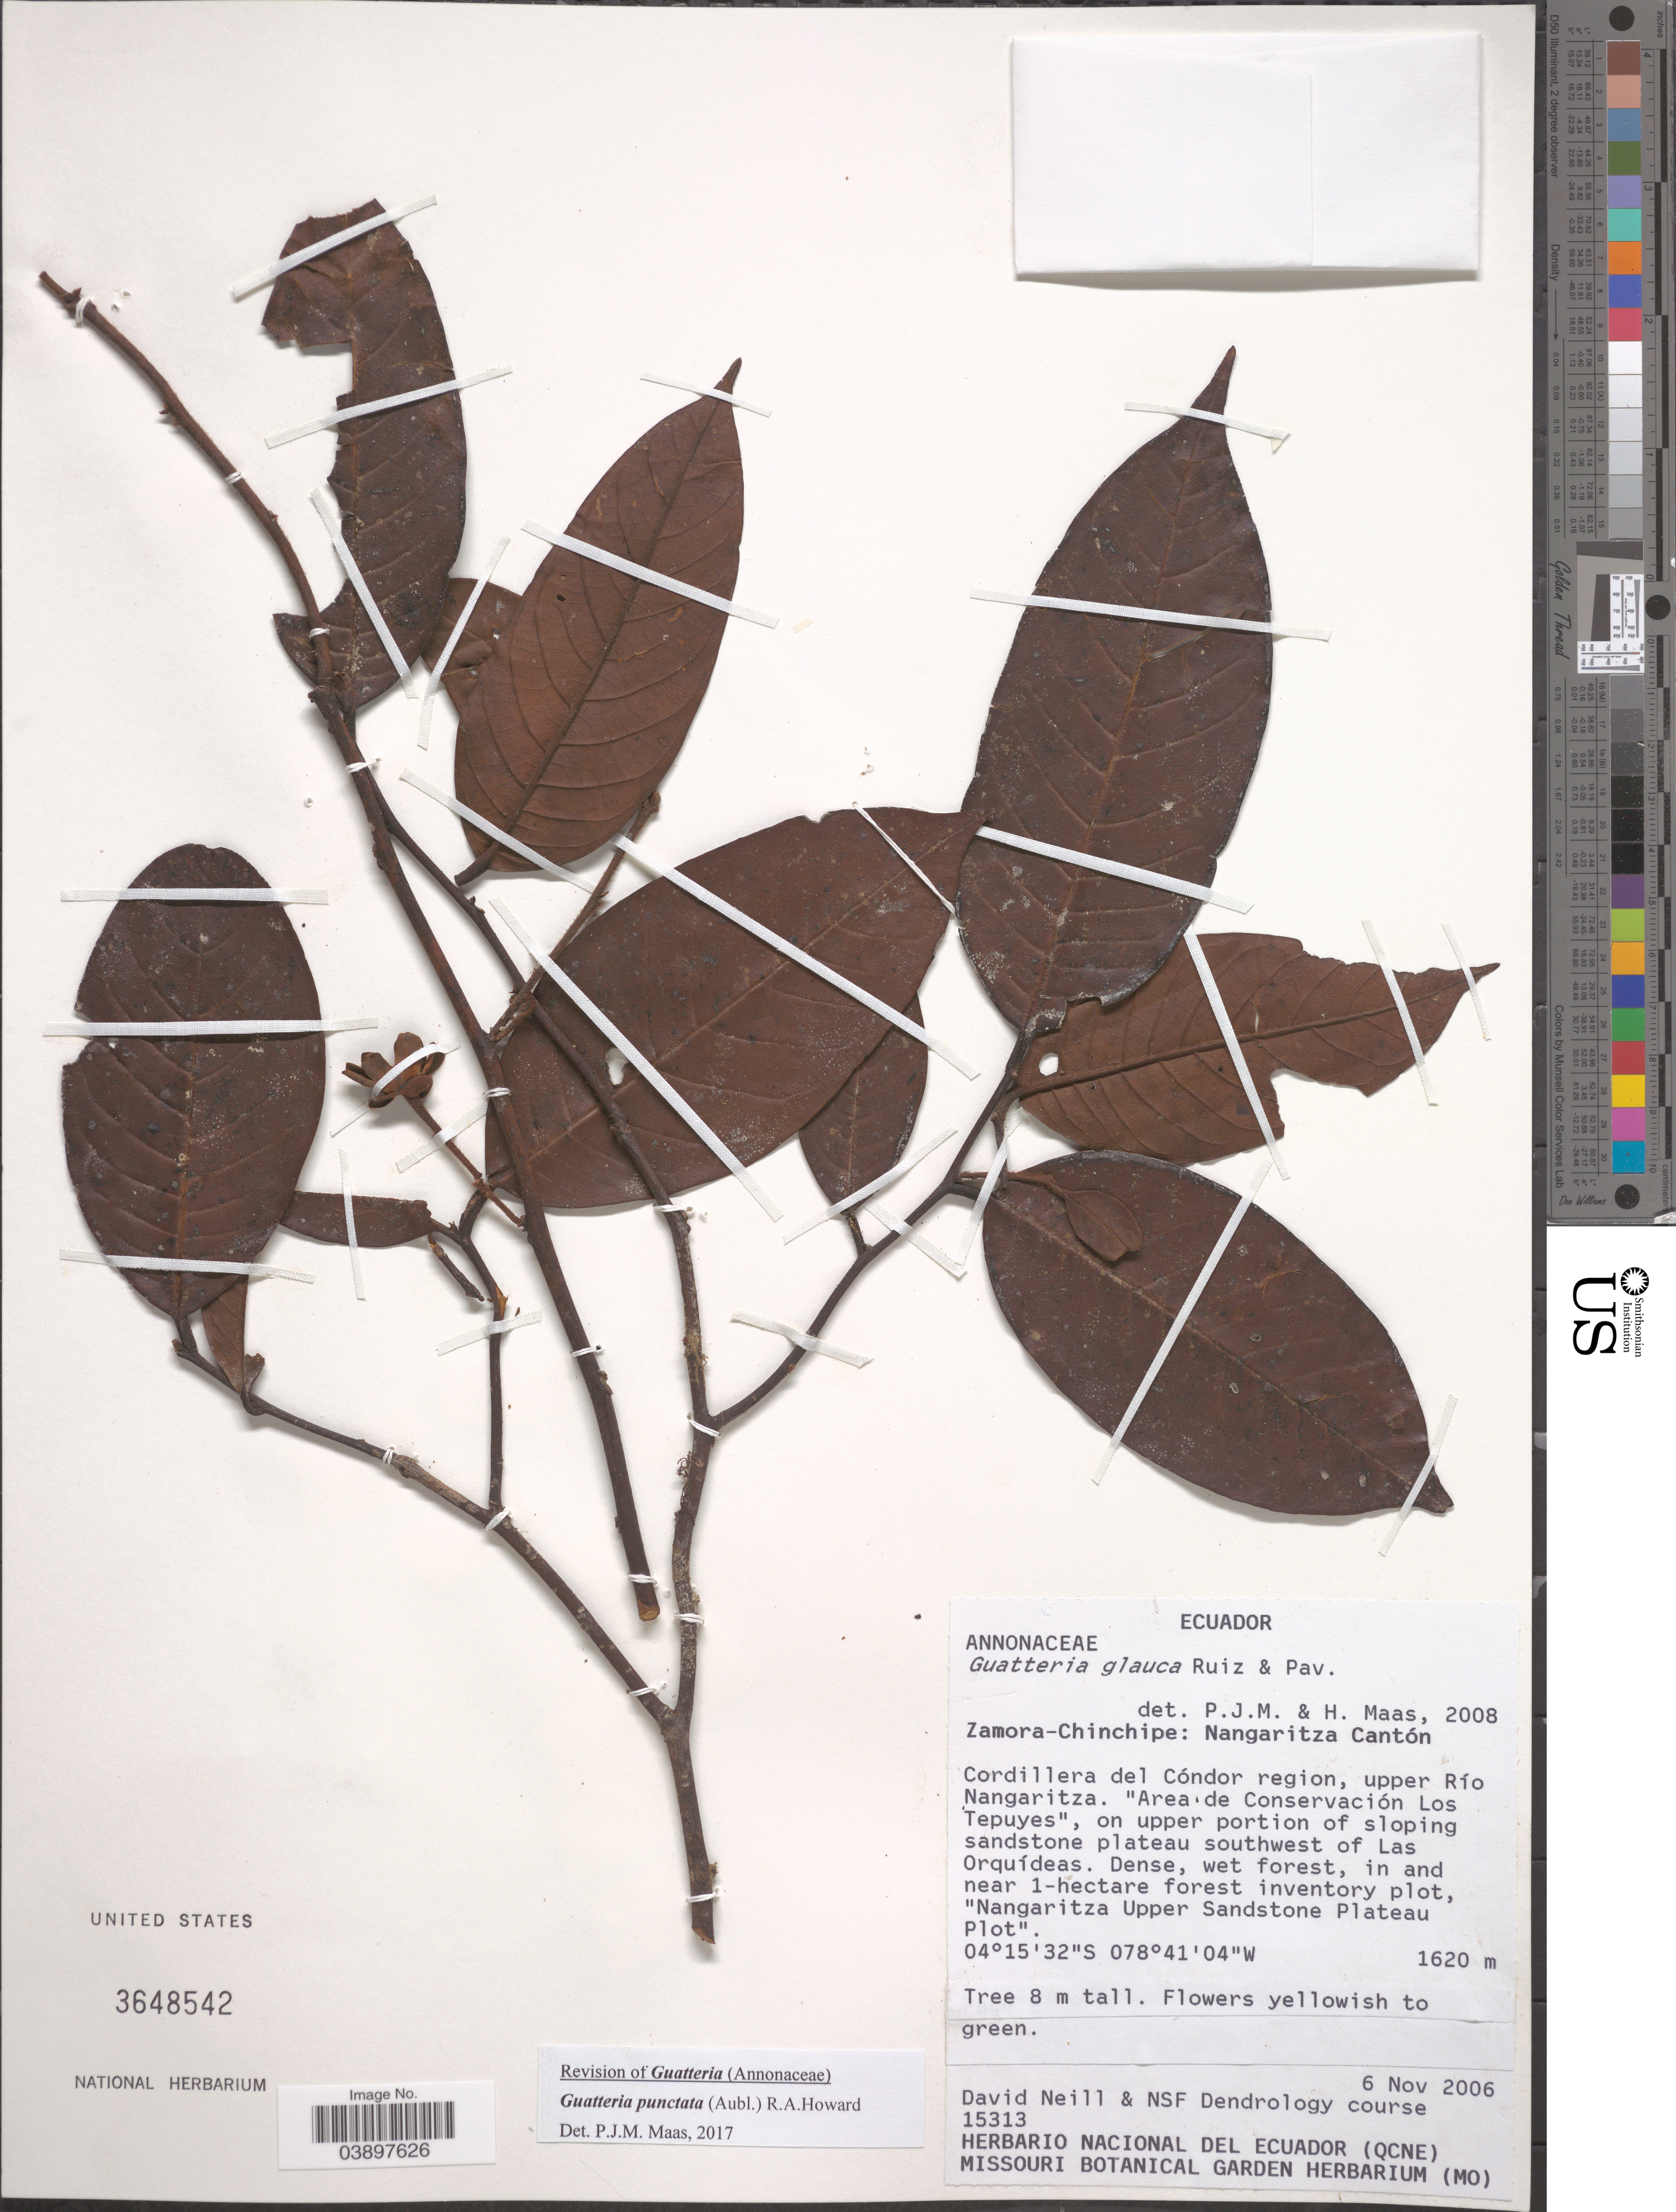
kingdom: Plantae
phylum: Tracheophyta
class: Magnoliopsida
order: Magnoliales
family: Annonaceae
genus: Guatteria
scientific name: Guatteria punctata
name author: (Aubl.) R.A. Howard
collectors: D. A. Neill & NSF Dendrology Course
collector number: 15313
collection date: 2006-11-06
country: Ecuador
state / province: Zamora-Chinchipe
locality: Nangaritza Cantón. Cordillera del Cóndor region, upper Río Nangaritza. 'Area de Conservación Los Tepuyes', on upper portion of sloping sandstone plateau southwest of Las Orquídeas. In and near 1-hectare forest inventory plot, 'Nangaritza Upper Sandstone Plateau Plot'.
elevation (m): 1620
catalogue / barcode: US 3648542